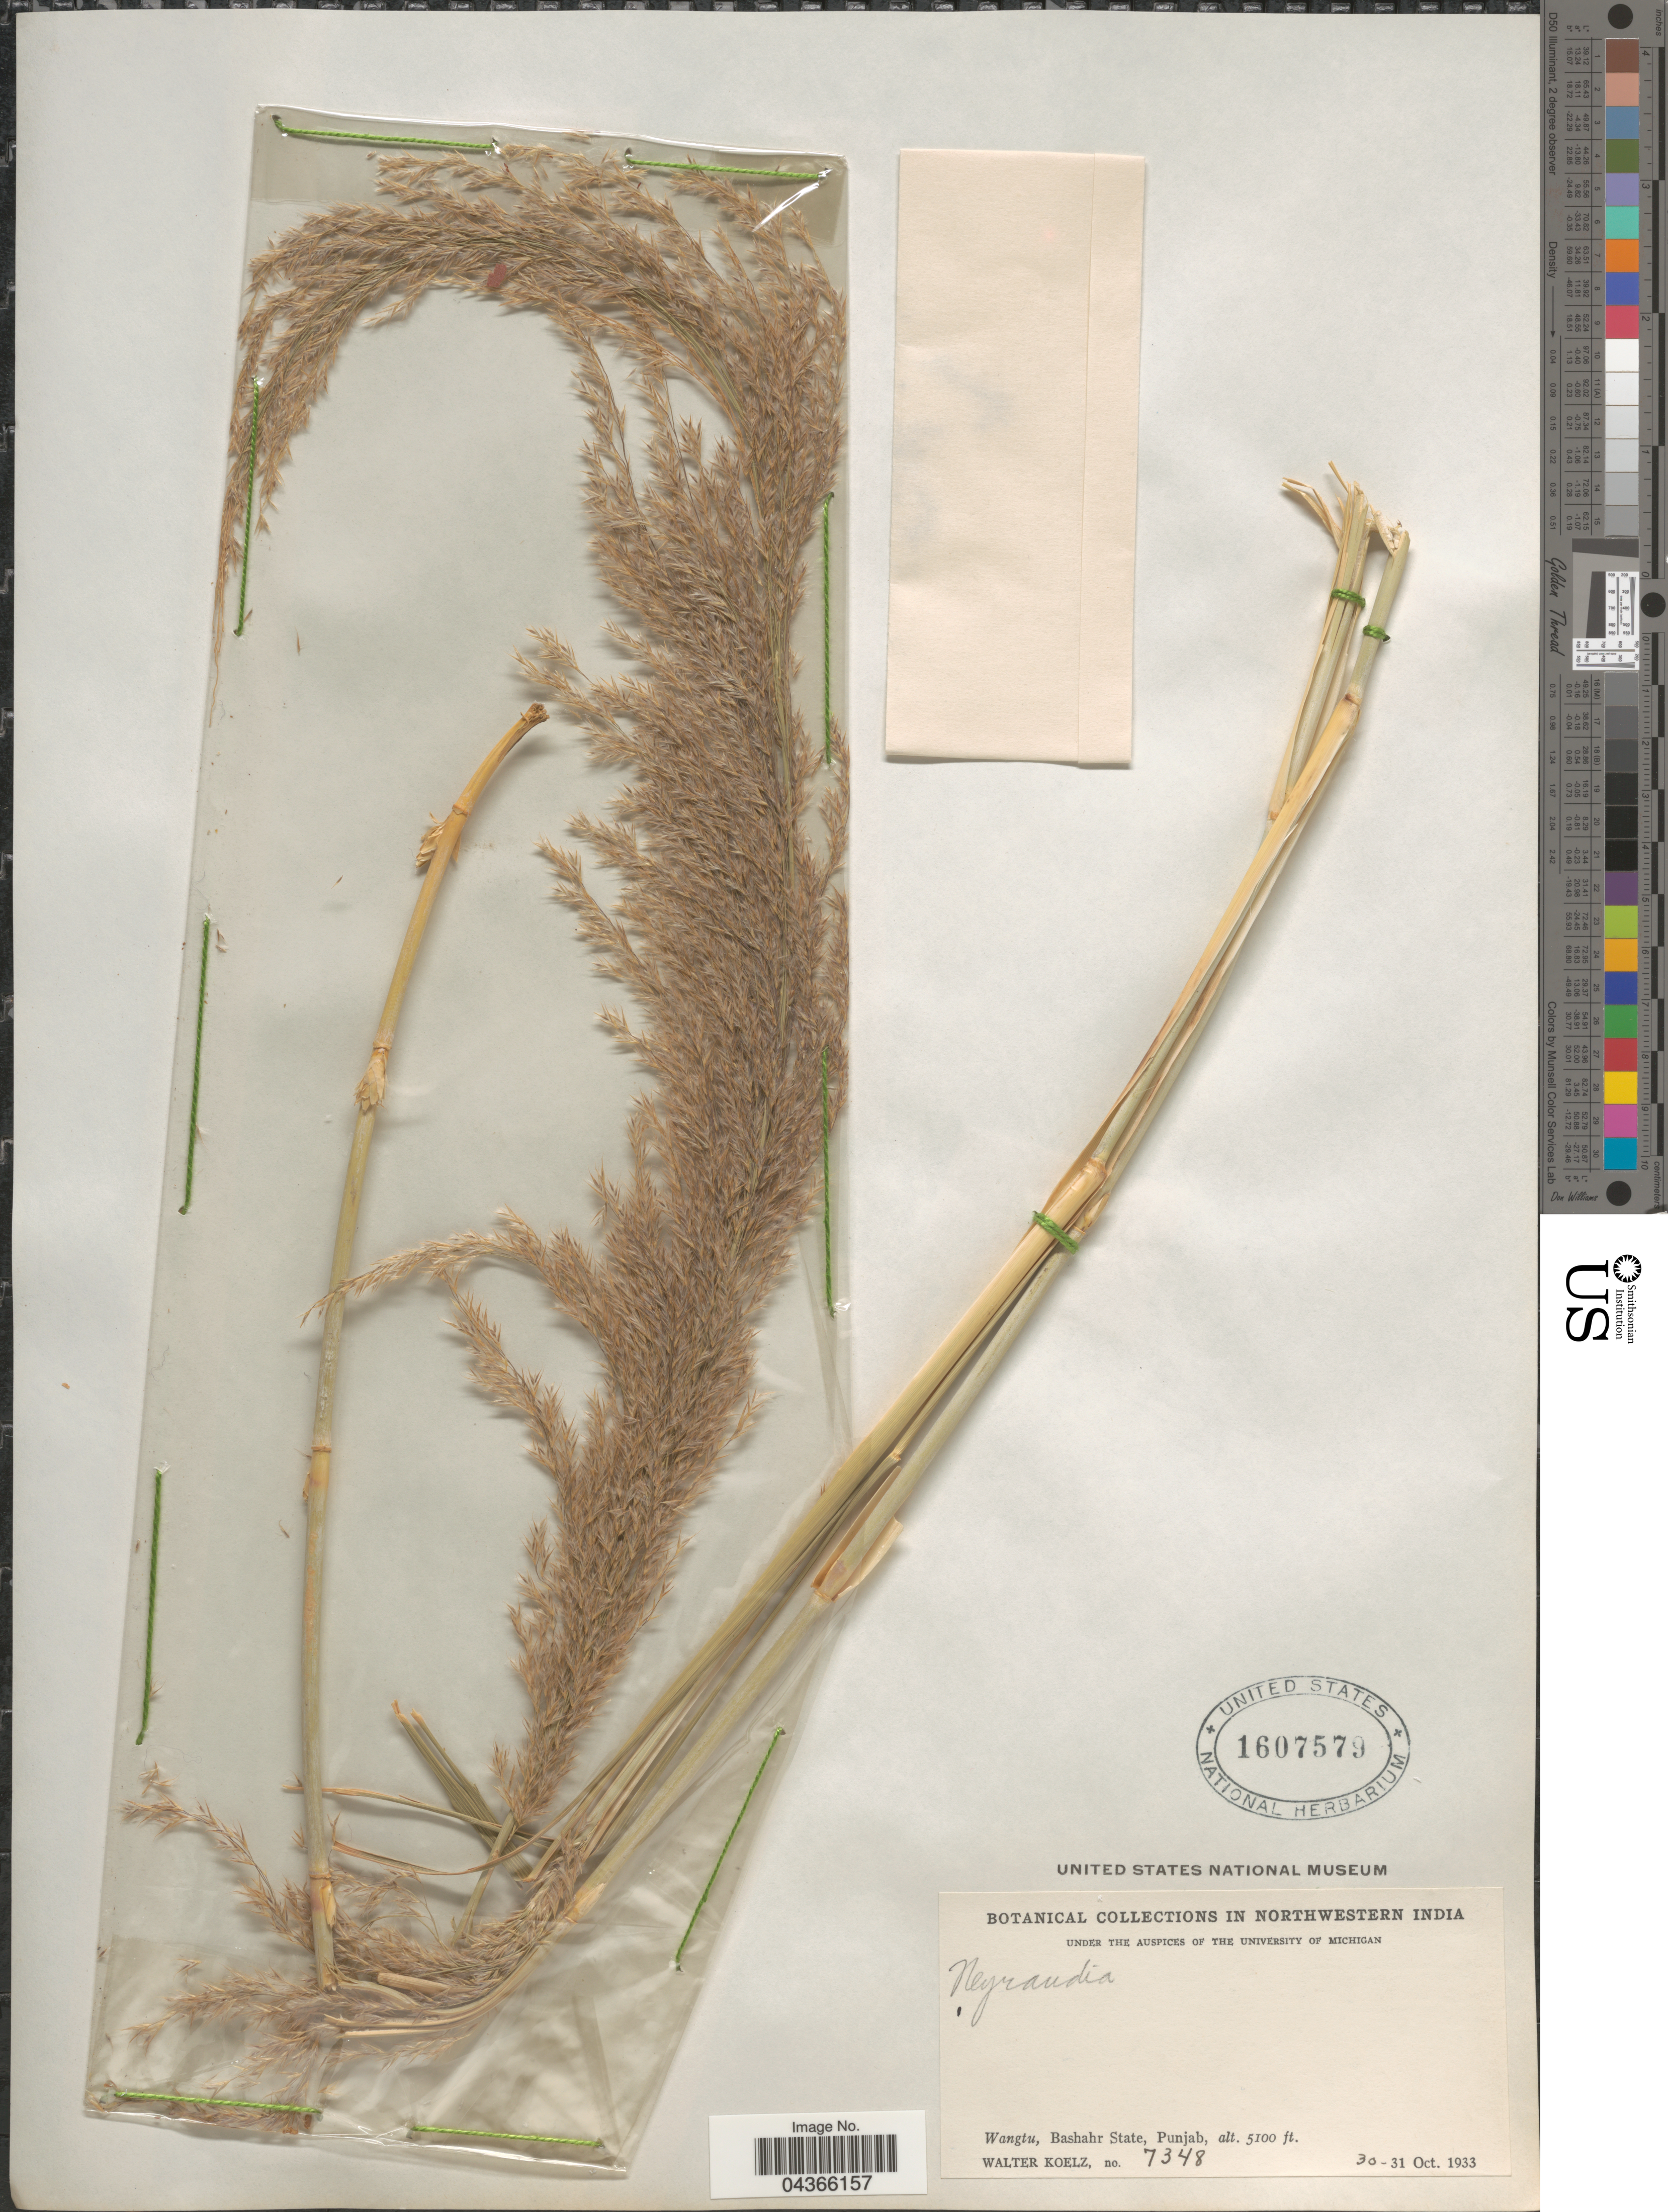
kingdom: Plantae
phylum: Tracheophyta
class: Liliopsida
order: Poales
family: Poaceae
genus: Neyraudia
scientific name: Neyraudia arundinacea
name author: (L.) Henr.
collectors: W. N. Koelz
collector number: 7348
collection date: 1933-10-30/1933-10-31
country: India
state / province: Punjab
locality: Northwestern India. Wangtu, Bashahr State.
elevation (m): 1554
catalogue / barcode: US 1607579